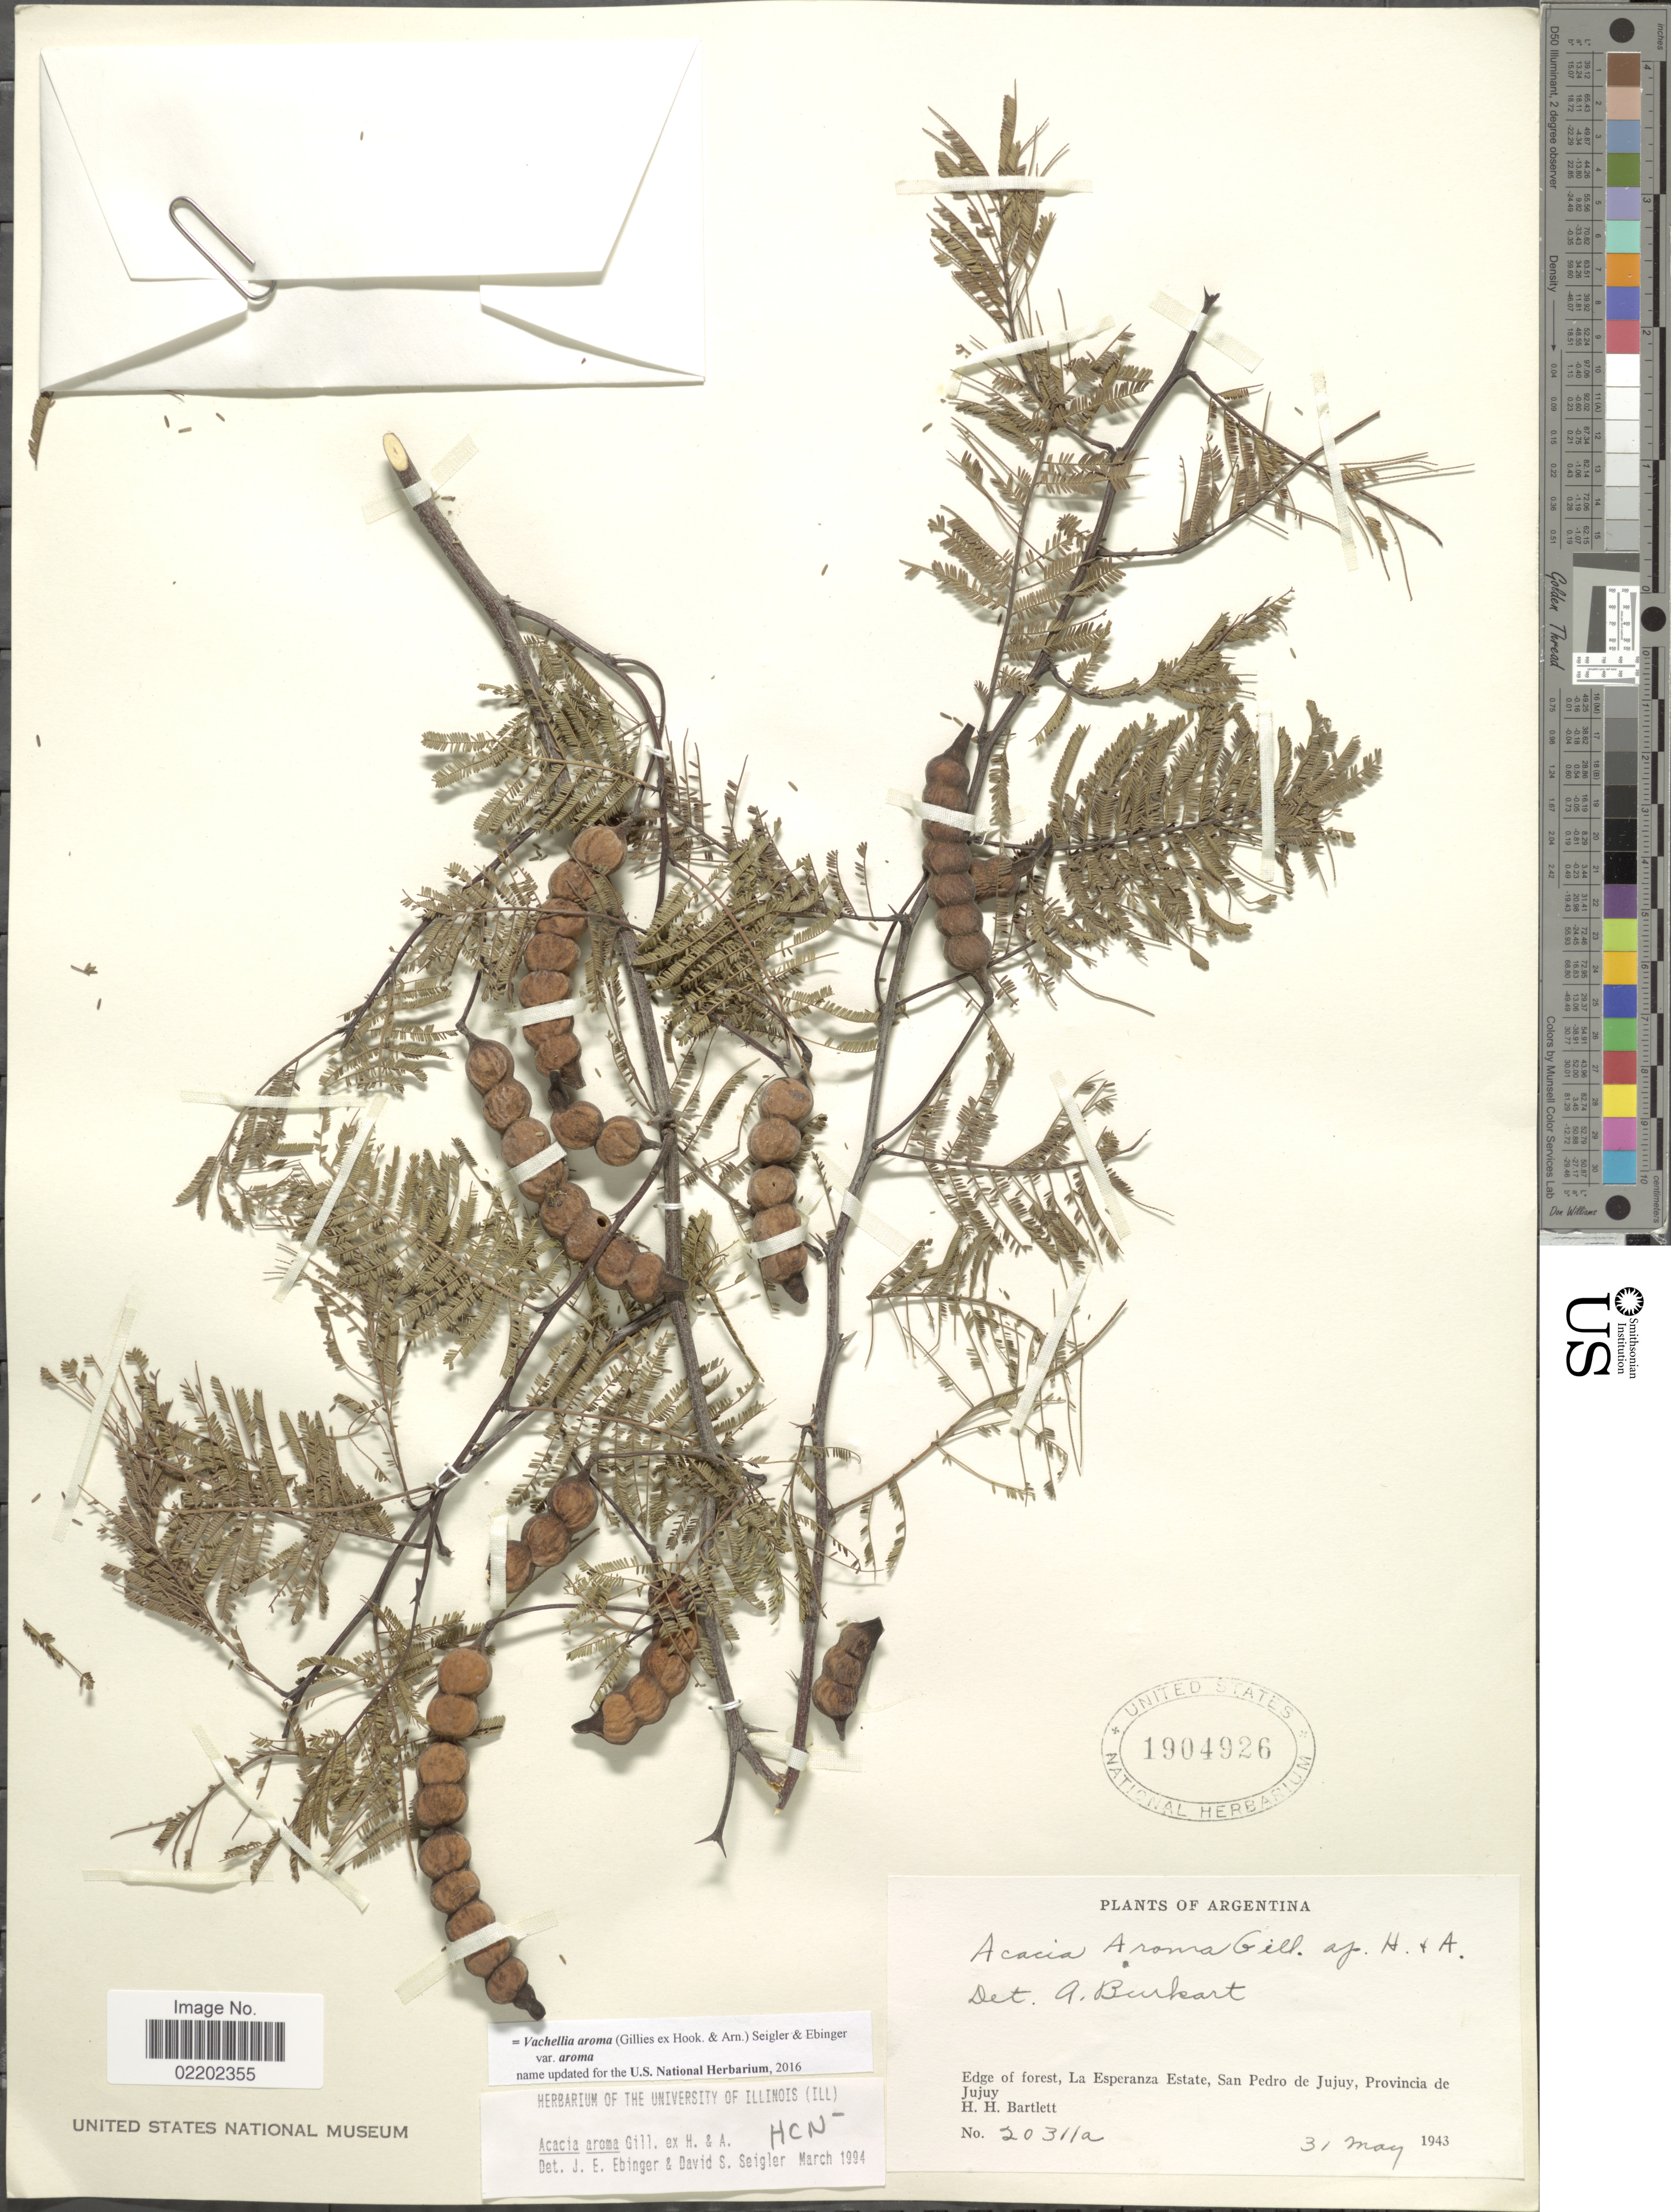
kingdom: Plantae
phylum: Tracheophyta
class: Magnoliopsida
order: Fabales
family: Fabaceae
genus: Vachellia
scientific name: Vachellia aroma var. aroma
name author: (Gillies ex Hook. & Arn.) Seigler & Ebinger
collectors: H. H. Bartlett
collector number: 20311a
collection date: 1943-05-31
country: Argentina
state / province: Jujuy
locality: Edge of forest, La Esperanza, San Pedro de Jujuy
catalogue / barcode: US 1904926